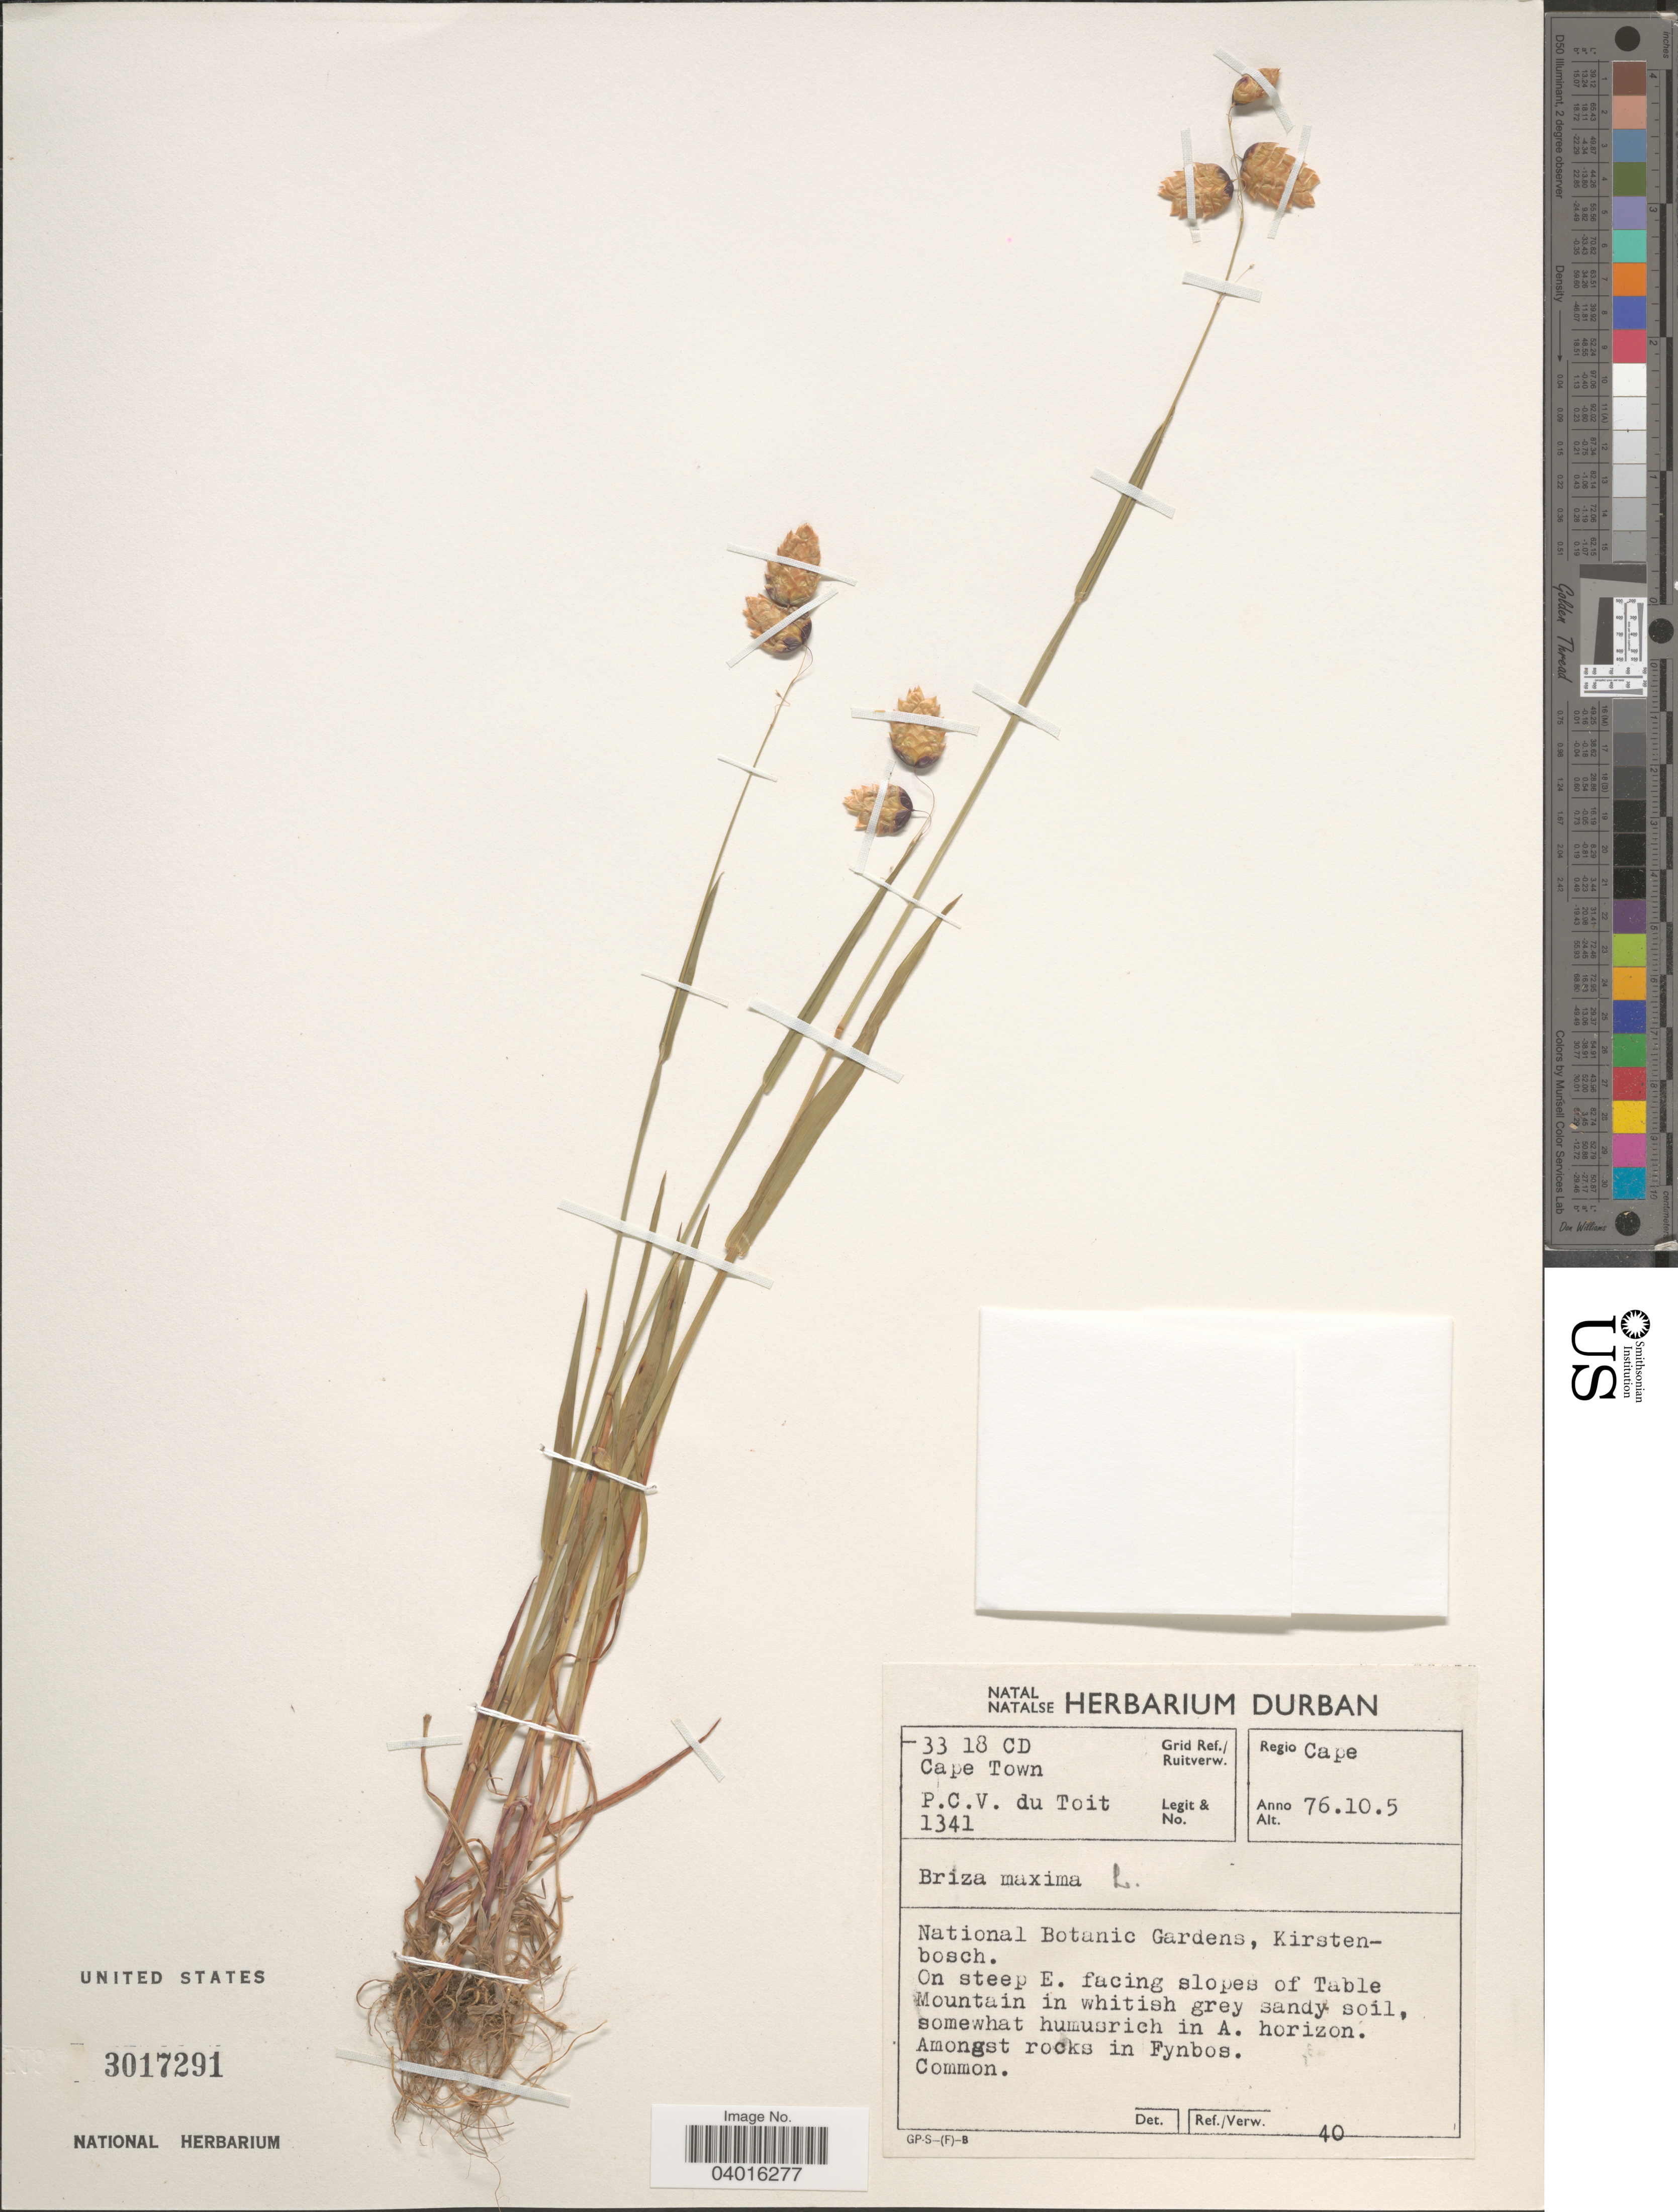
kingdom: Plantae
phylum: Tracheophyta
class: Liliopsida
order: Poales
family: Poaceae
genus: Briza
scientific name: Briza maxima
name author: L.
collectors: P. Du Toit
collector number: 1341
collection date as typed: Transcribed d/m/y: 5/10/76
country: South Africa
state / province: Western Cape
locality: Grid Ref./ Ruitverw. 33 18 CD Cape Town. Regio Cape. National Botanic Gardens, Kirstenbosch. On steep E. facing slopes of Table Mountain. Amongst rocks in Fynbos.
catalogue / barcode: US 3017291